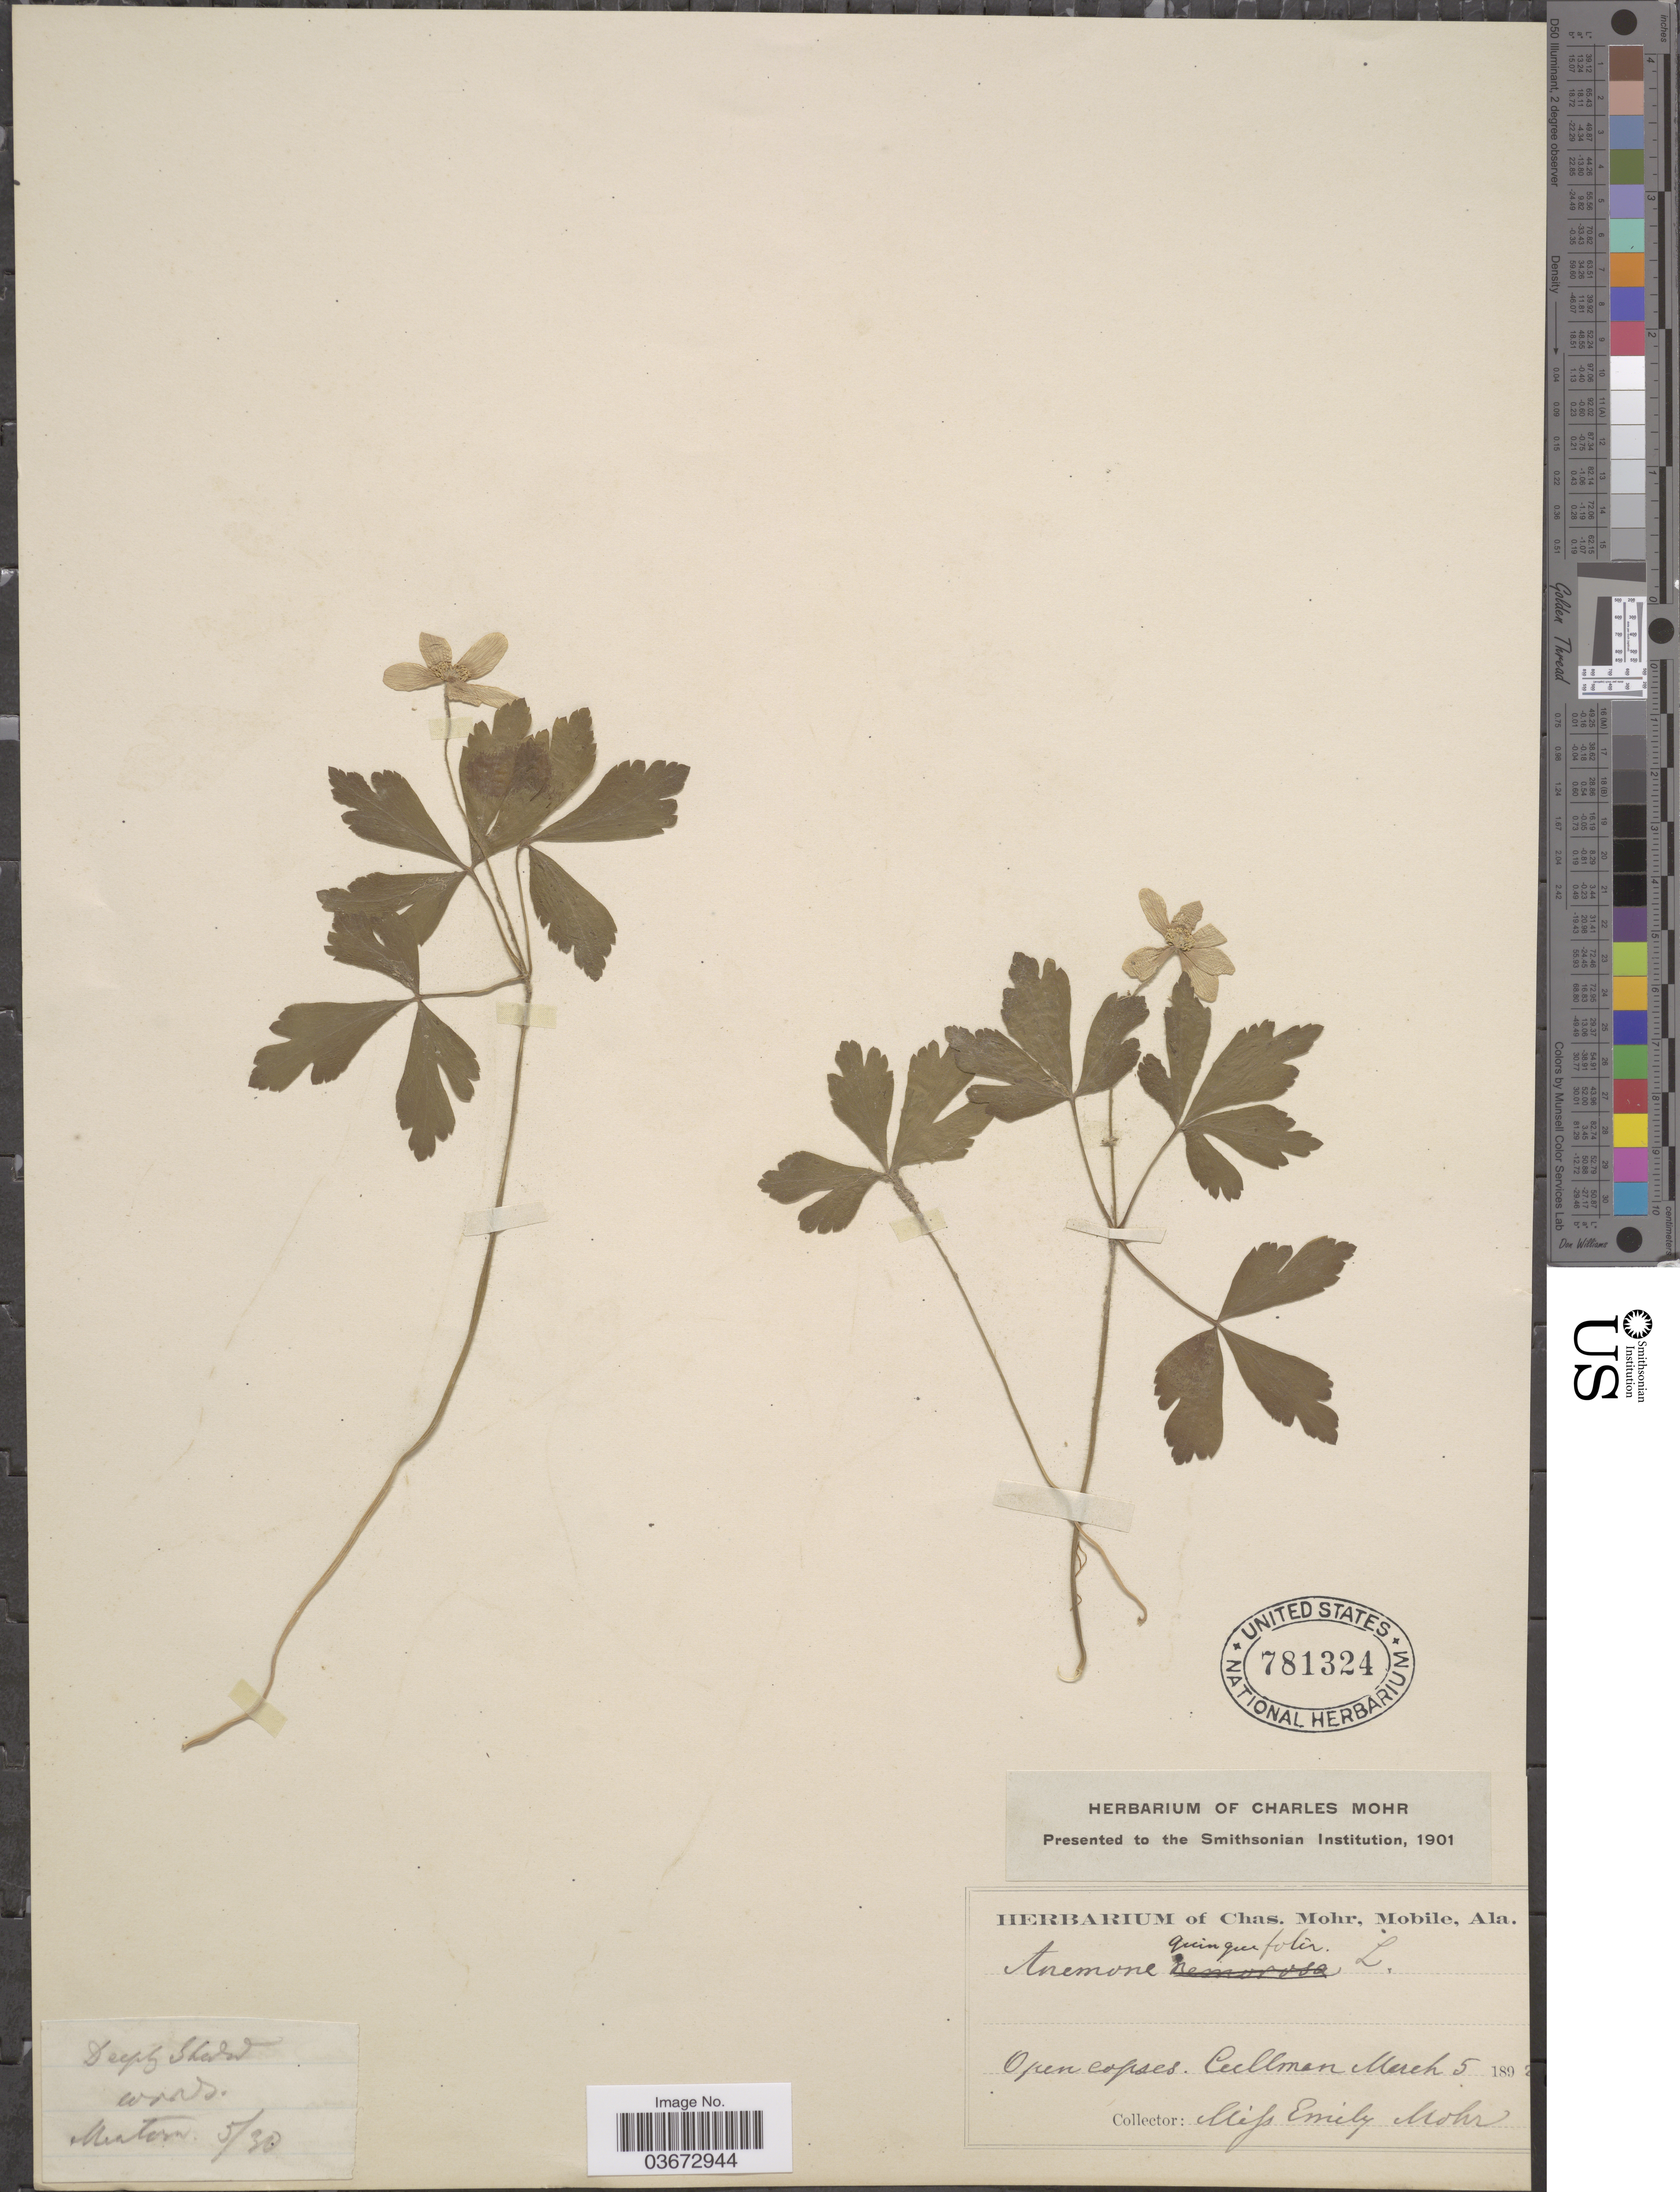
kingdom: Plantae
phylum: Tracheophyta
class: Magnoliopsida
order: Ranunculales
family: Ranunculaceae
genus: Anemone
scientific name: Anemone quinquefolia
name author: L.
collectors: E. Mohr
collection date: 1892-03-05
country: United States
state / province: Alabama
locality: Cullman.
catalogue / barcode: US 781324